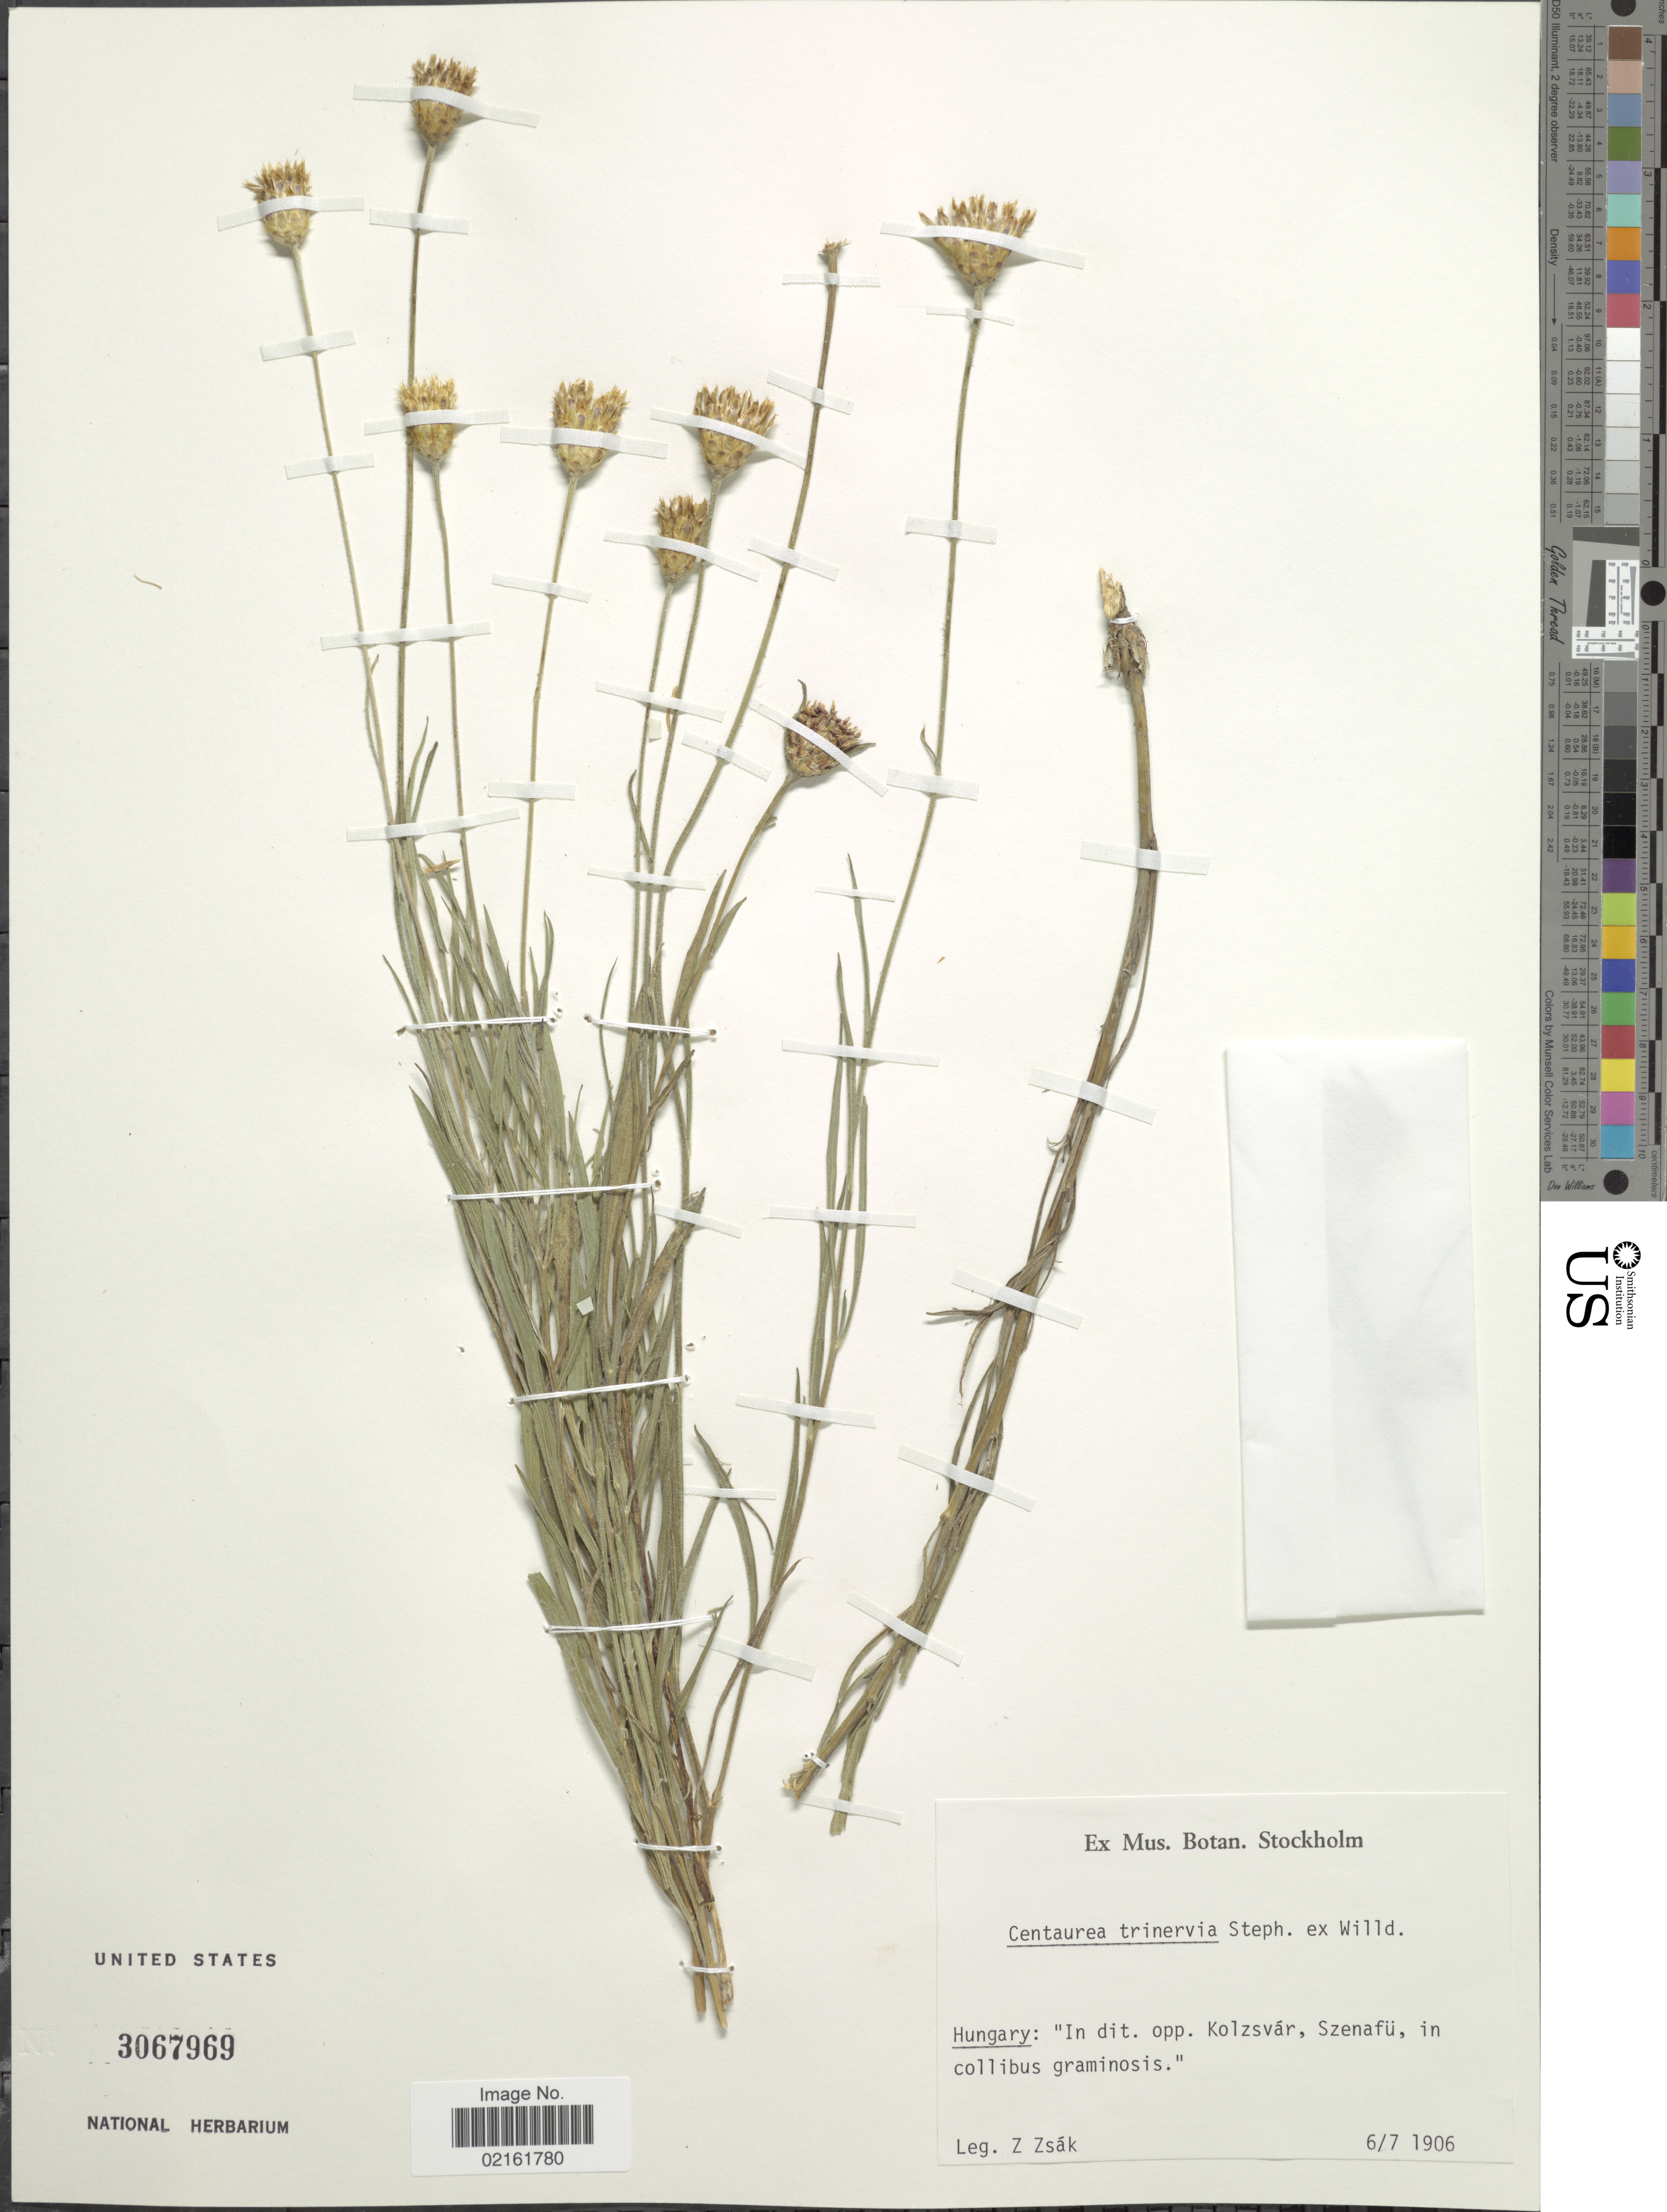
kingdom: Plantae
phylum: Tracheophyta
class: Magnoliopsida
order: Asterales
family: Asteraceae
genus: Psephellus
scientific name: Psephellus trinervius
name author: (Willd.) Wagenitz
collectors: Z. Zsak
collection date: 1906-07-06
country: Hungary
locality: In dit. opp. Kolzsvar, Szenafü, in collibus graminosis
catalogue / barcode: US 3067969